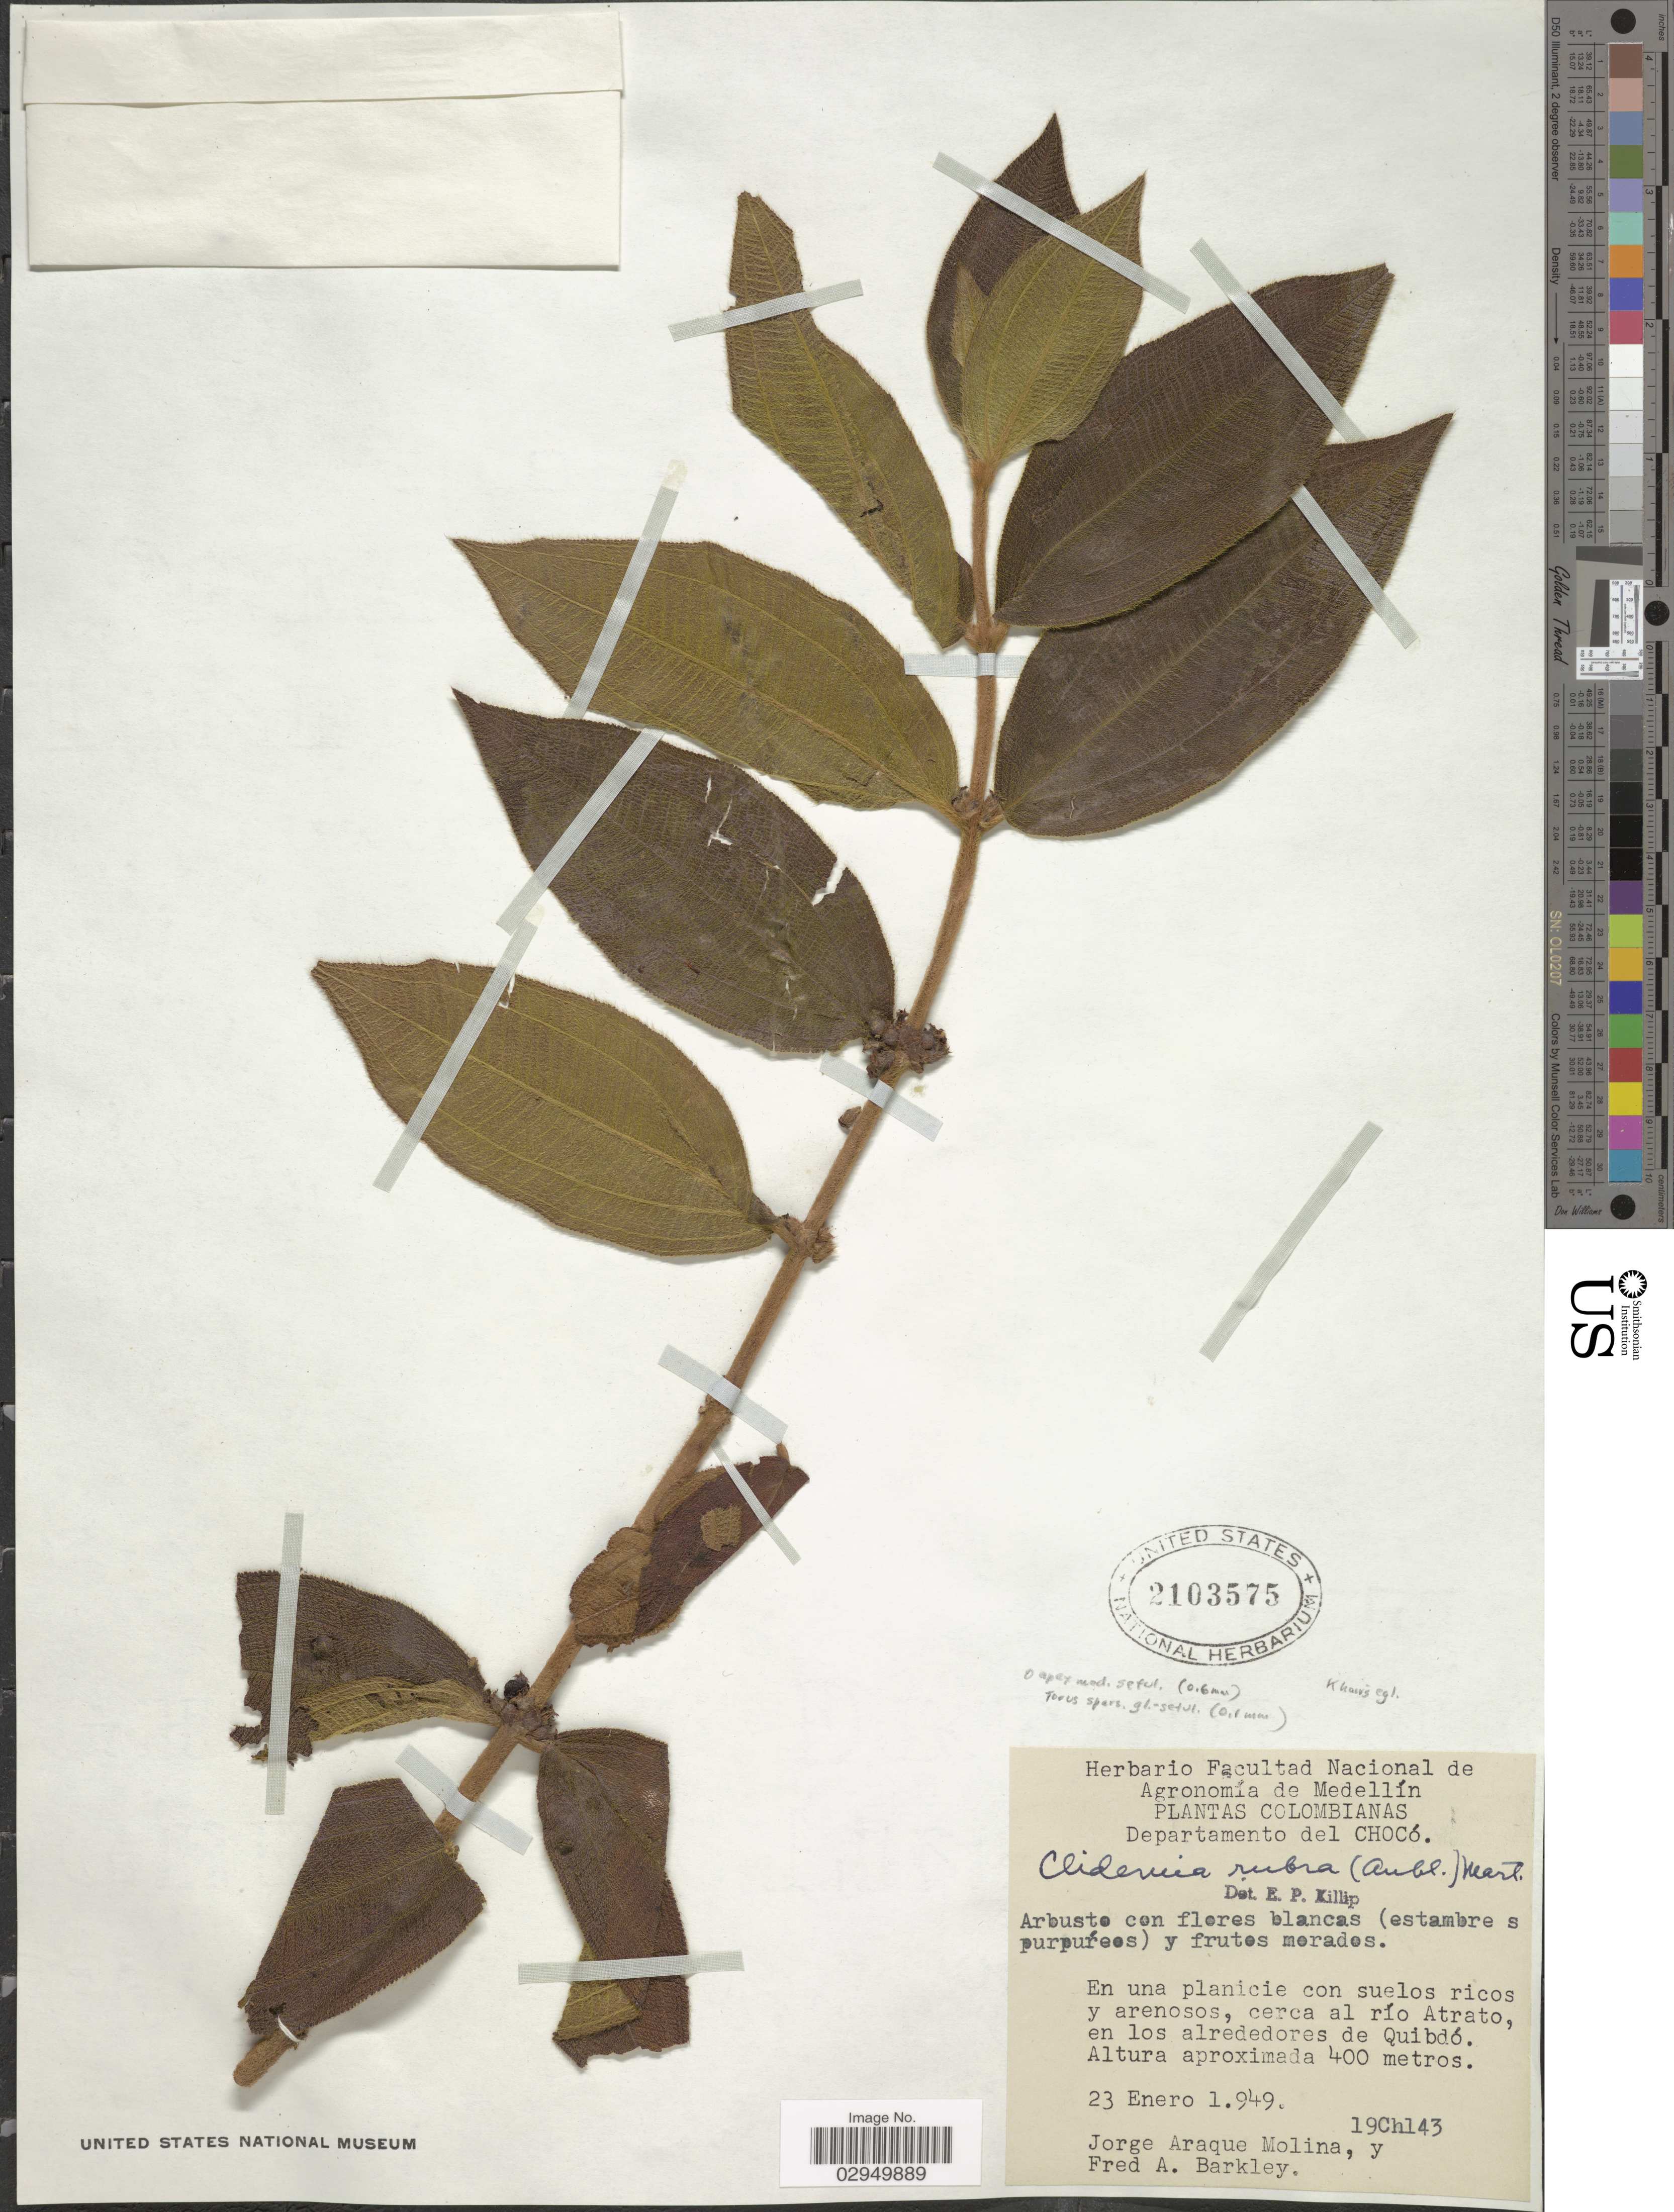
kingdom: Plantae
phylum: Tracheophyta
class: Magnoliopsida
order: Myrtales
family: Melastomataceae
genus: Clidemia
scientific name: Clidemia sericea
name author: D. Don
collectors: J. A. Molina & F. A. Barkley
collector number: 19Ch143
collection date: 1949-01-23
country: Colombia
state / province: Chocó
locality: Departamento del Chocó. En una planicie con suelos ricos y arenosos, cerca al río Atrato, en los alrededores de Quibdó.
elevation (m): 400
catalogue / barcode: US 2103575